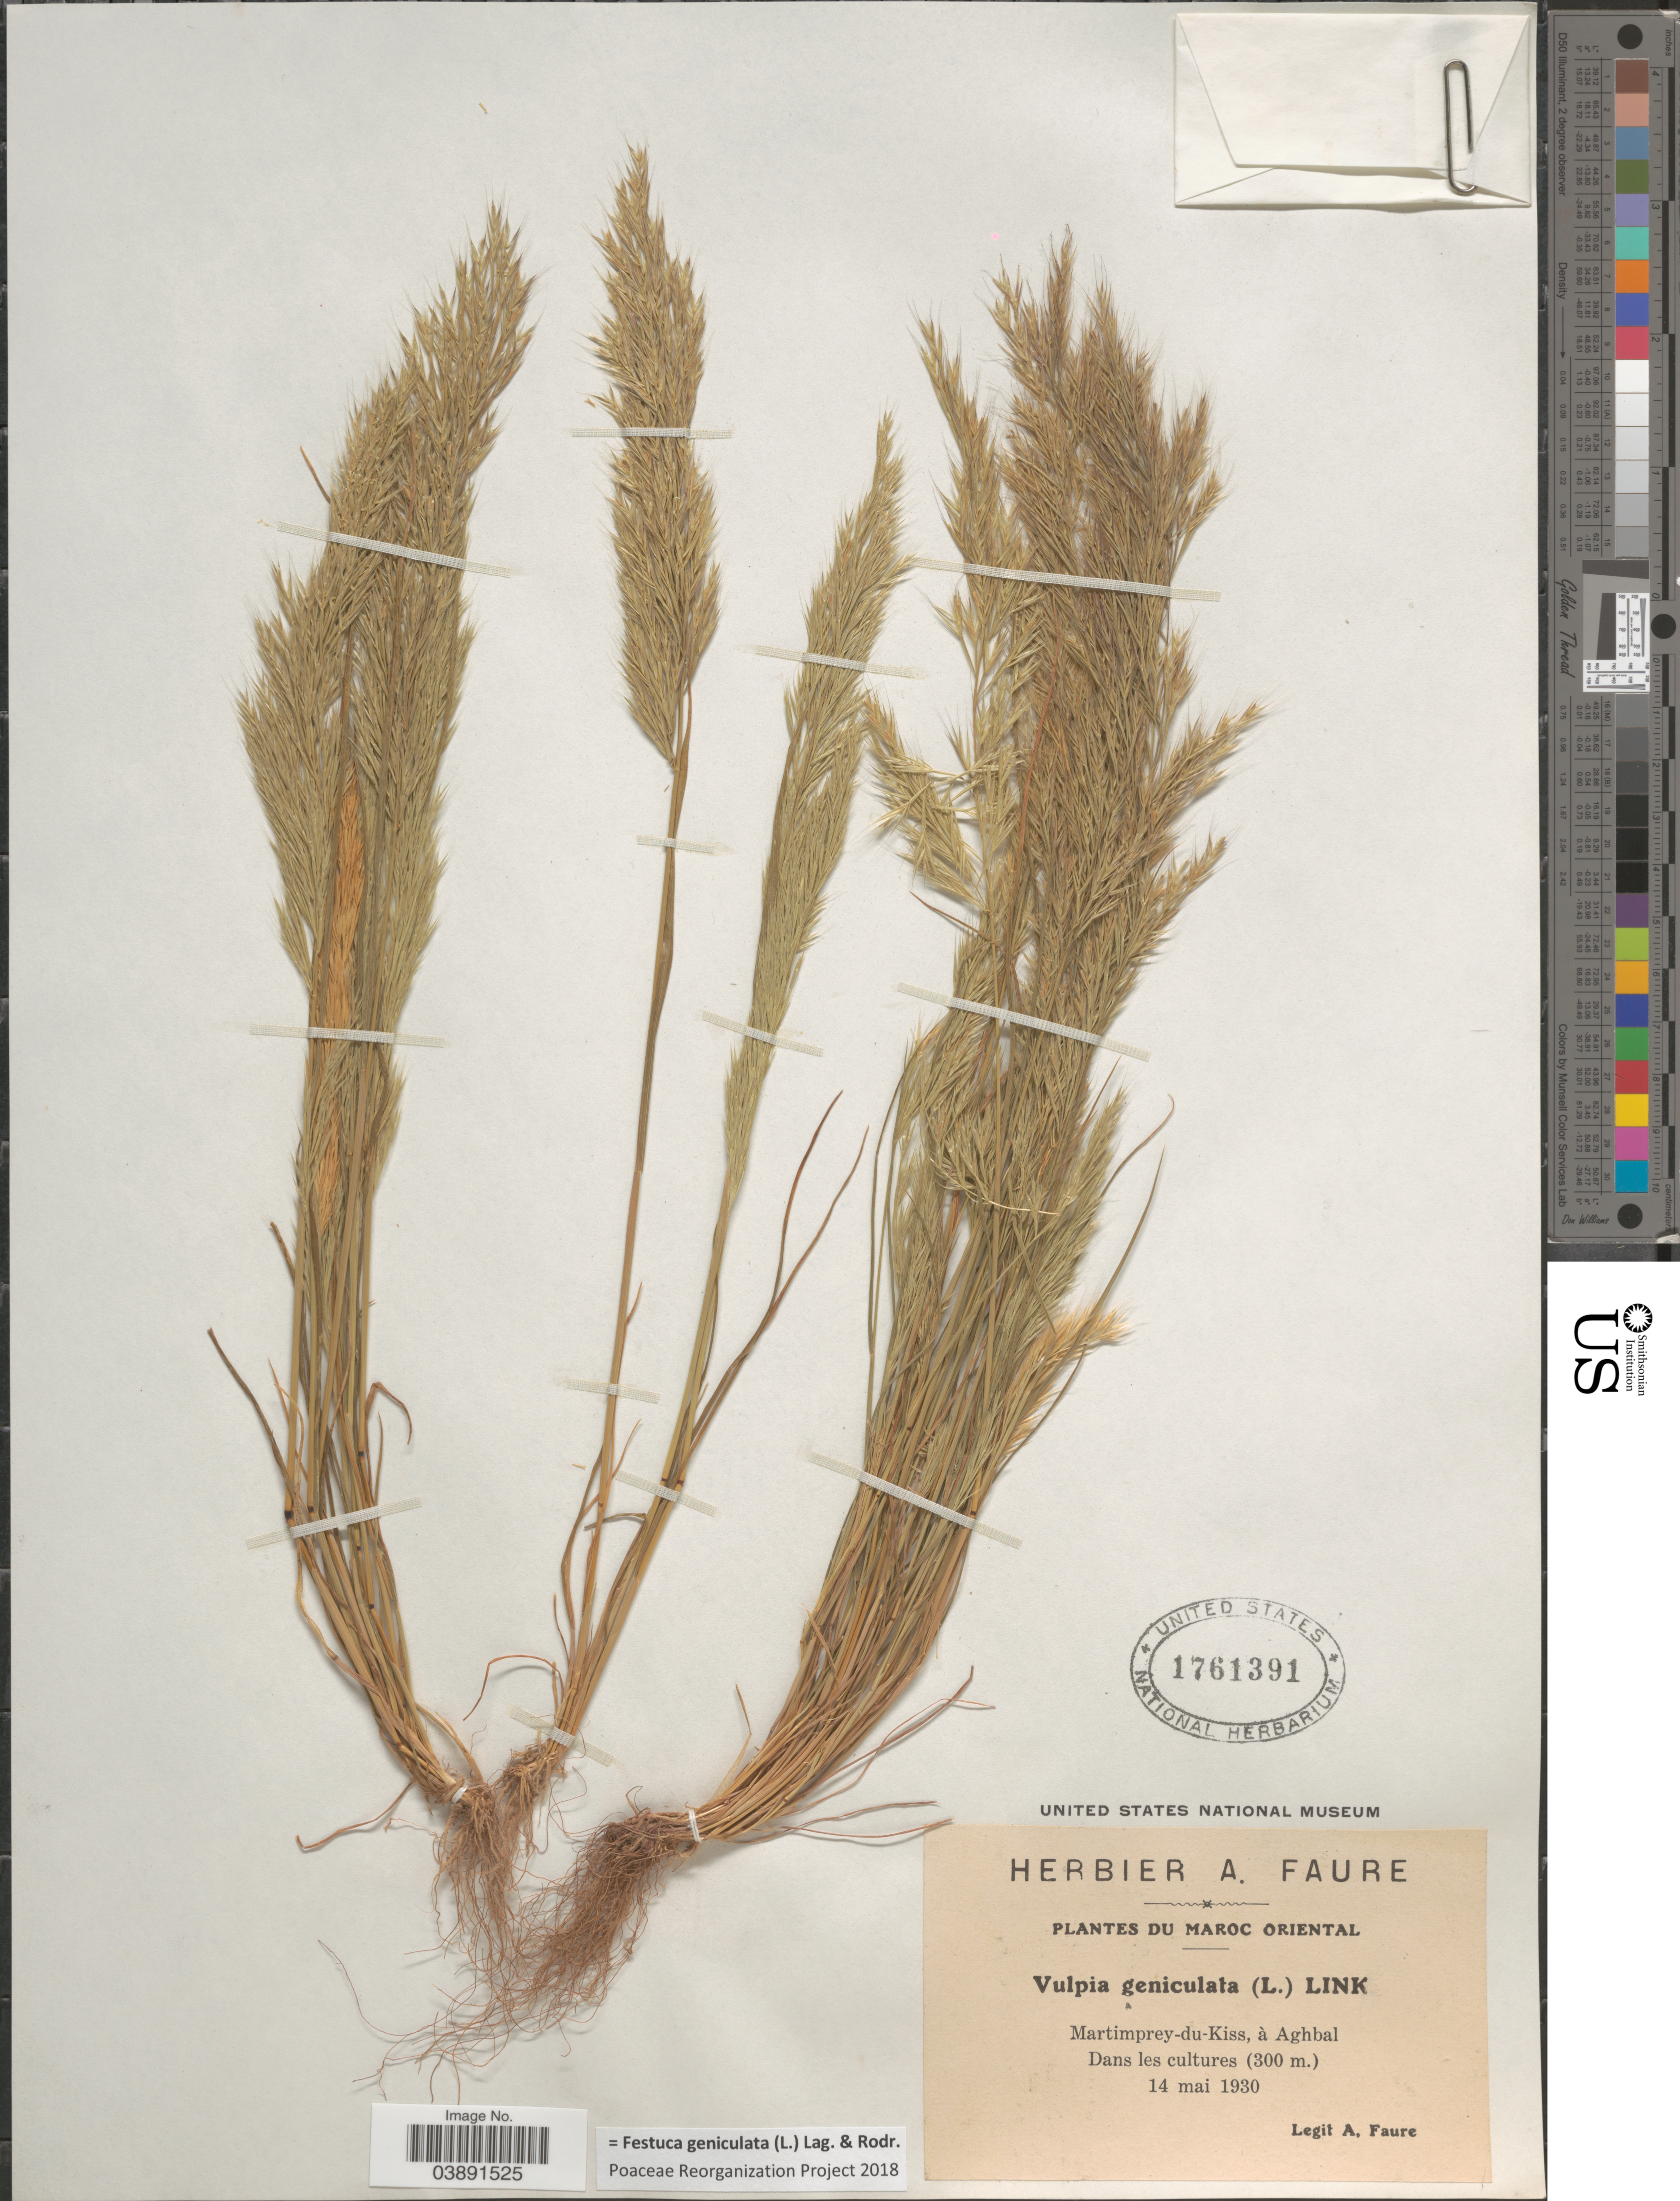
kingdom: Plantae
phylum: Tracheophyta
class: Liliopsida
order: Poales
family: Poaceae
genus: Festuca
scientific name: Festuca geniculata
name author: (L.) Lag. & Rodr.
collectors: A. Faure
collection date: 1930-05-14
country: Morocco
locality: Maroc Oriental. Martimprey-du-Kiss, à Aghbal. Dans les cultures.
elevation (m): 300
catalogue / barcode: US 1761391